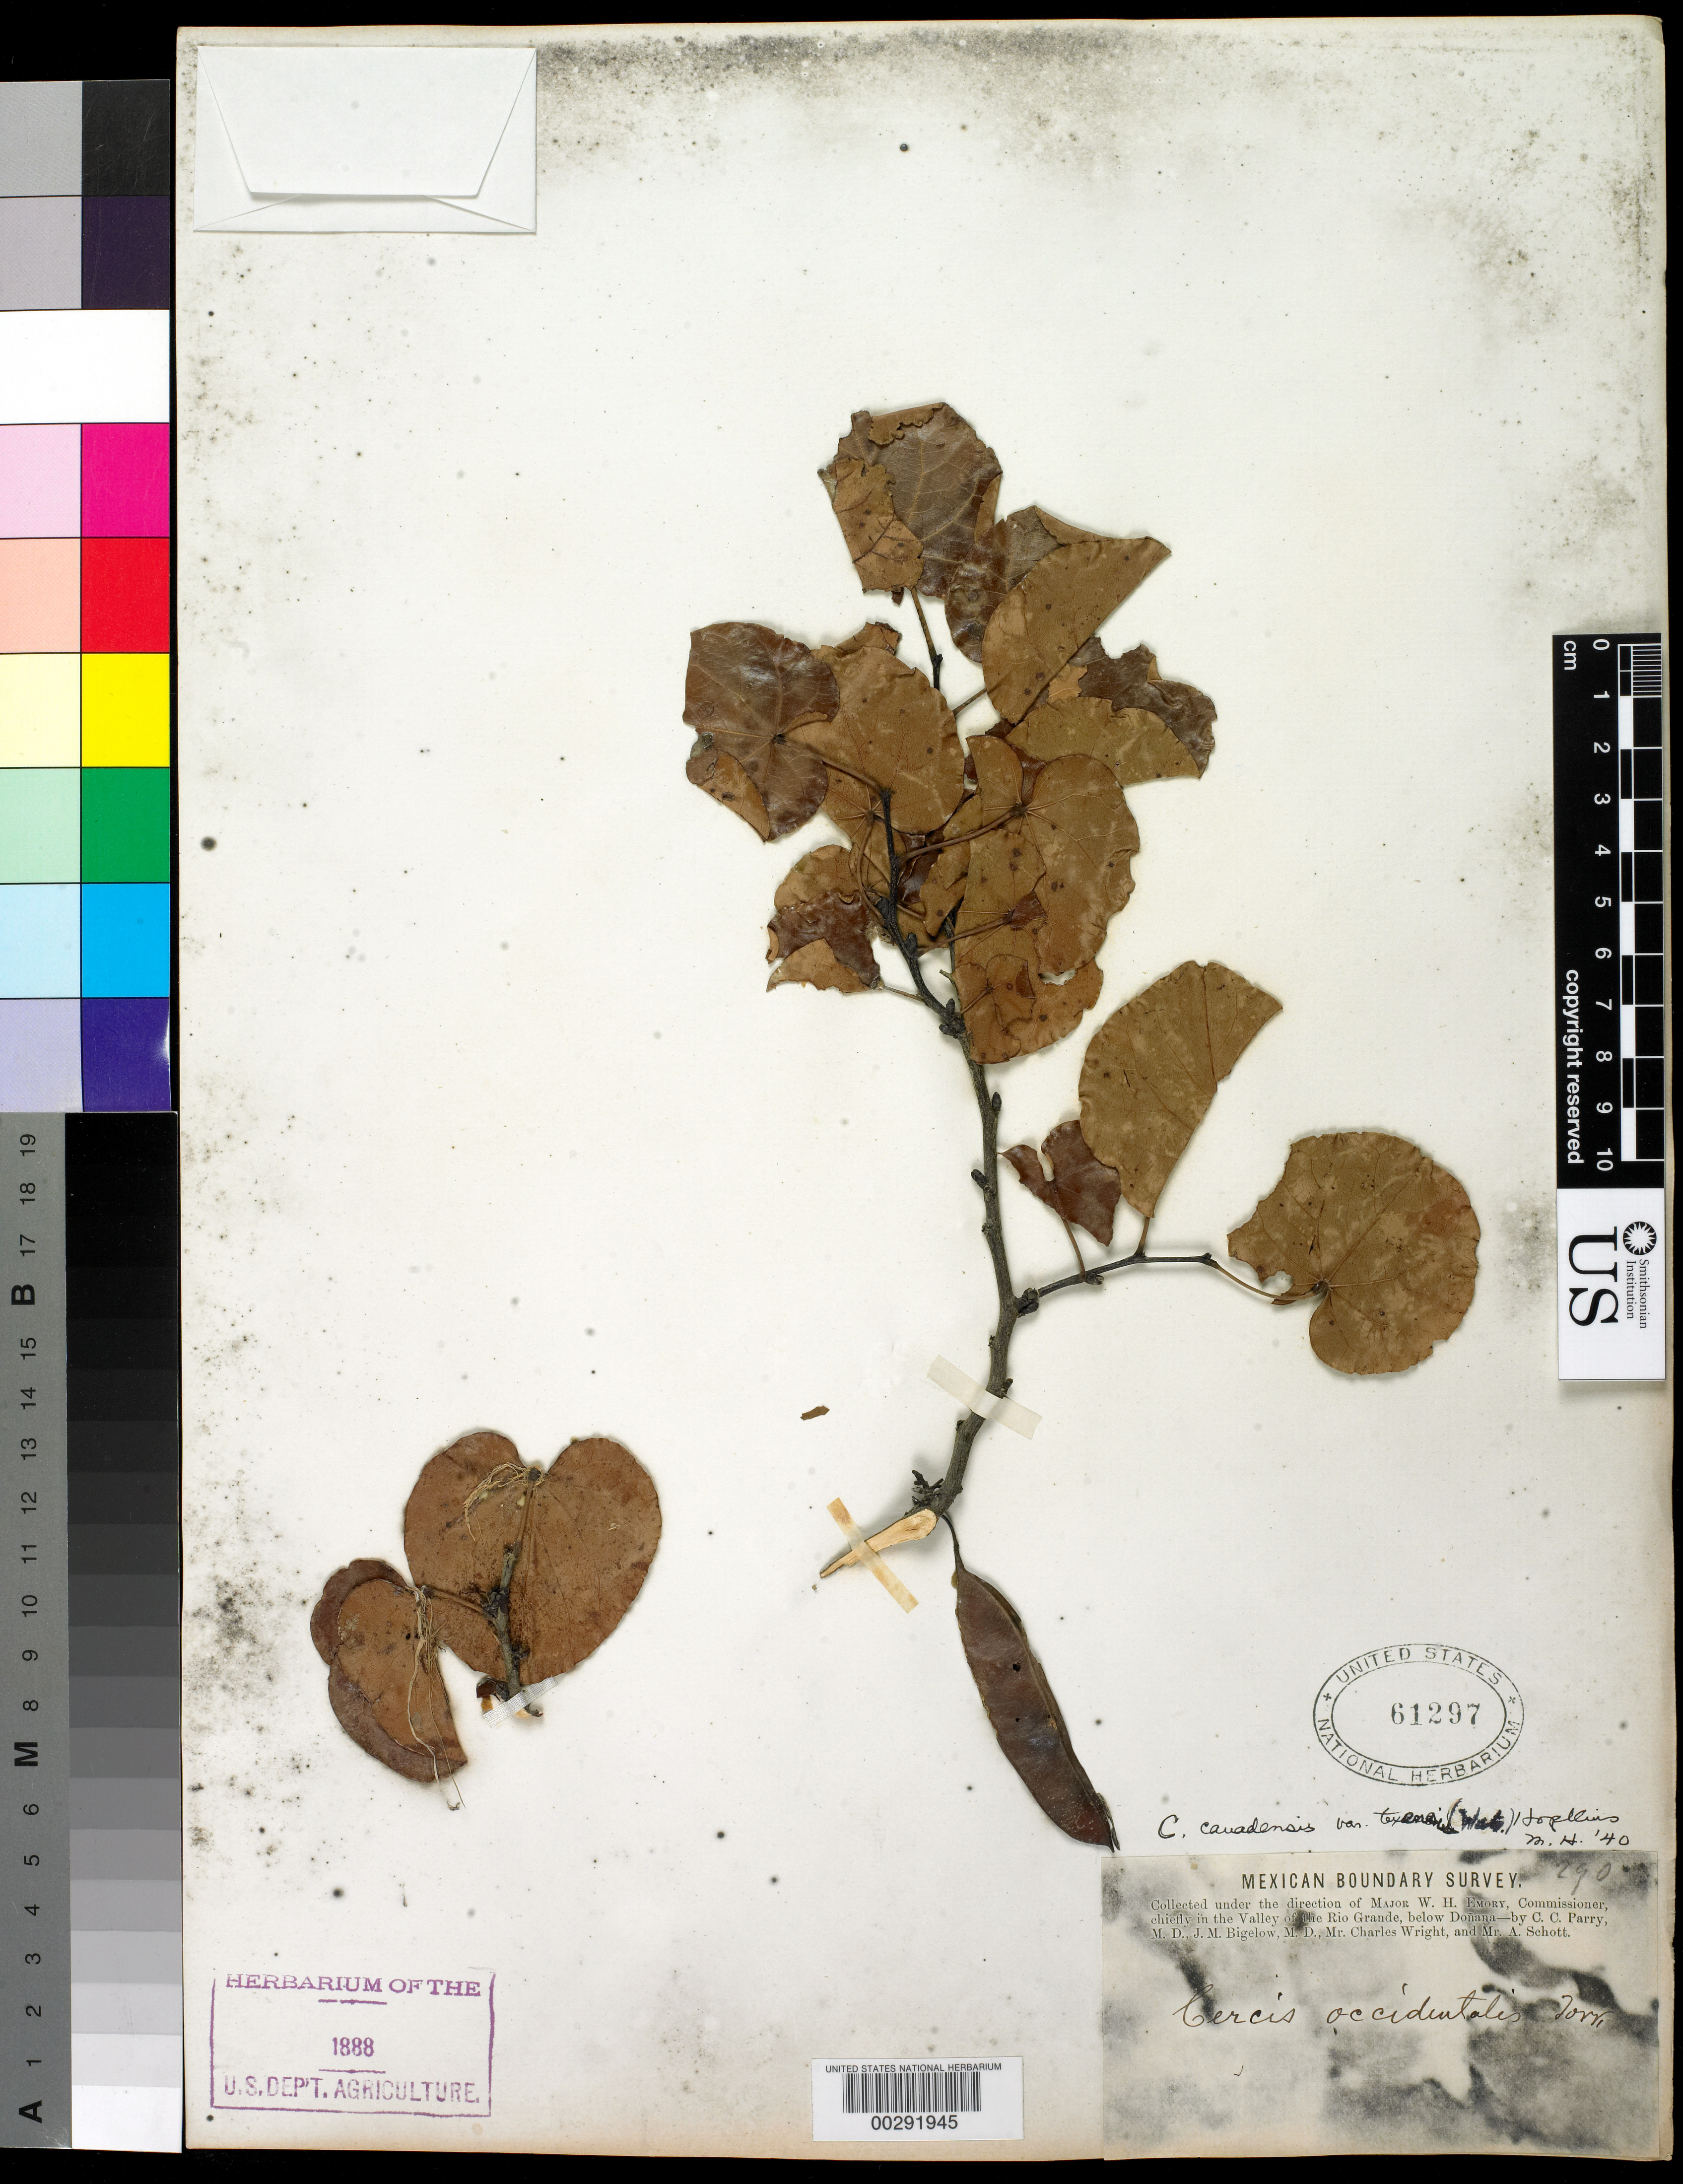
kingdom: Plantae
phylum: Tracheophyta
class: Magnoliopsida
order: Fabales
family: Fabaceae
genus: Cercis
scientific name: Cercis reniformis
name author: A. Gray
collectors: C. C. Parry, J. M. Bigelow, C. Wright & A. L. Schott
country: United States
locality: In the valley of the rio grande below donana; mexican boundary survey. [locality could be either in mexico or usa; probably s of dona ana co., nm.]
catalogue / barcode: US 61297